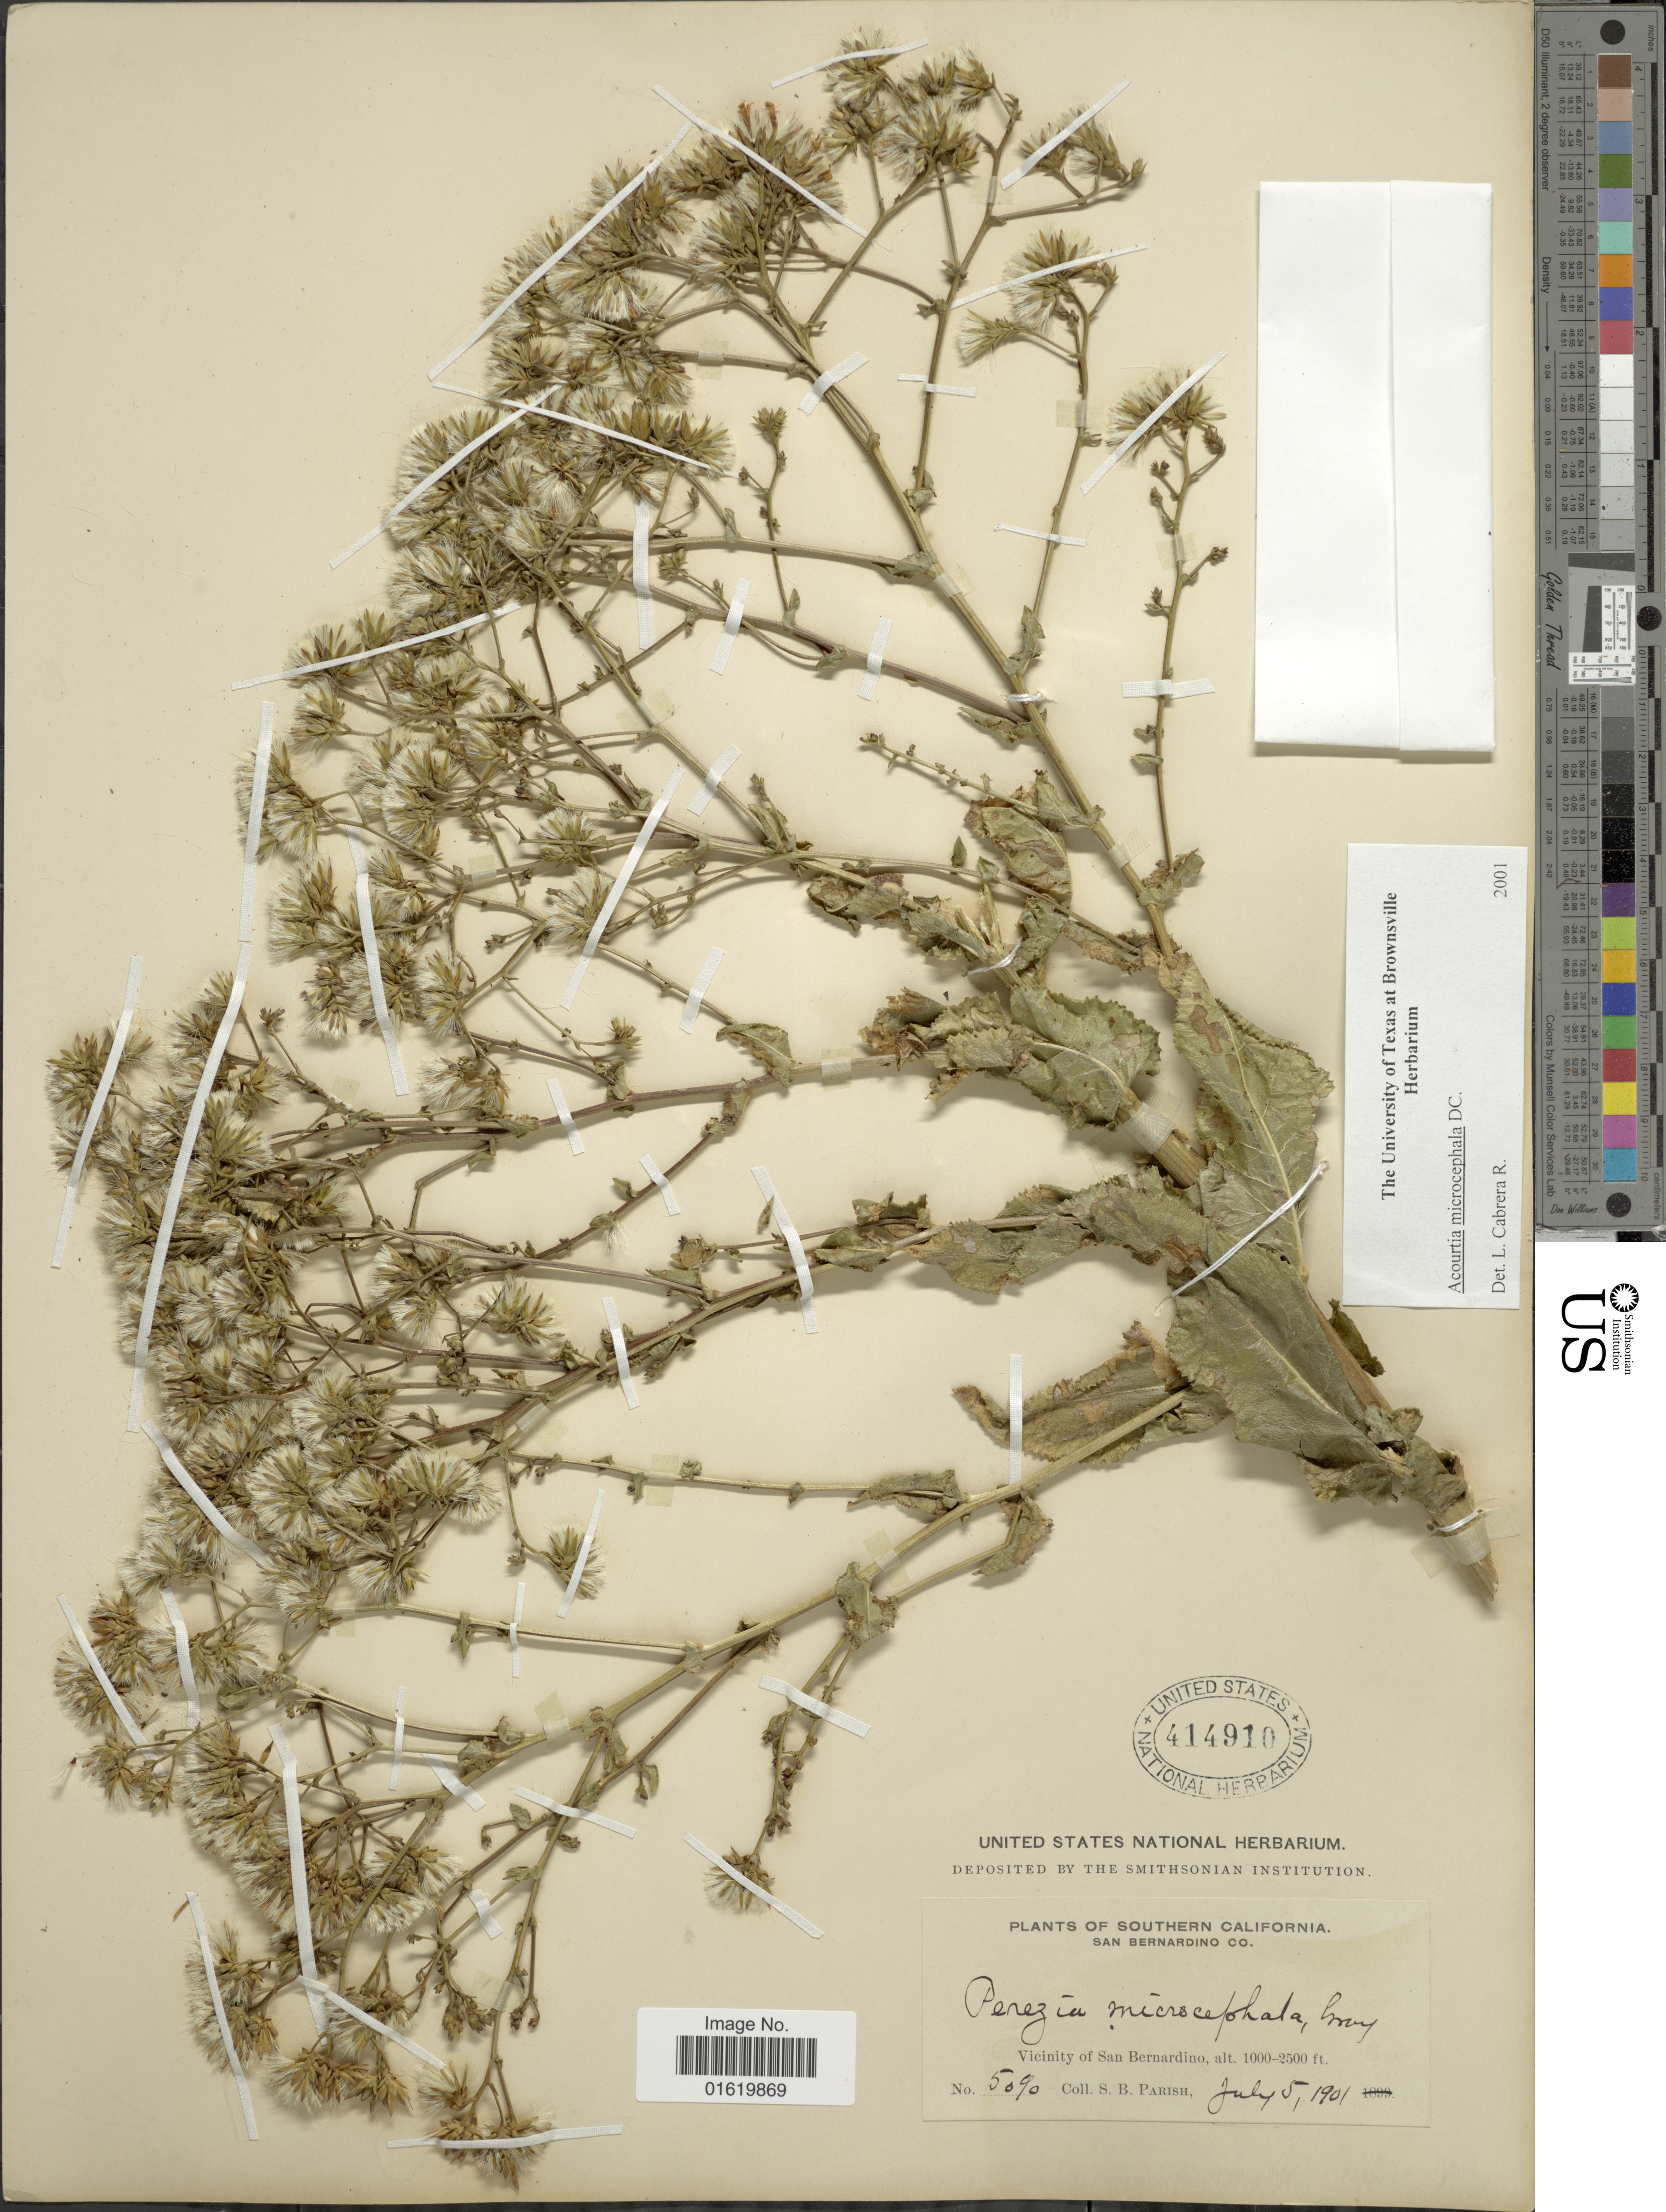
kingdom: Plantae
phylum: Tracheophyta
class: Magnoliopsida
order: Asterales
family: Asteraceae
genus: Acourtia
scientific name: Acourtia microcephala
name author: DC.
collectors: S. B. Parish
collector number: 5090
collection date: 1901-07-05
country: United States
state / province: California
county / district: San Bernardino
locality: Southern California. San Bernardino Co. Vicinity of San Bernardino.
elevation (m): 305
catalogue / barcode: US 414910